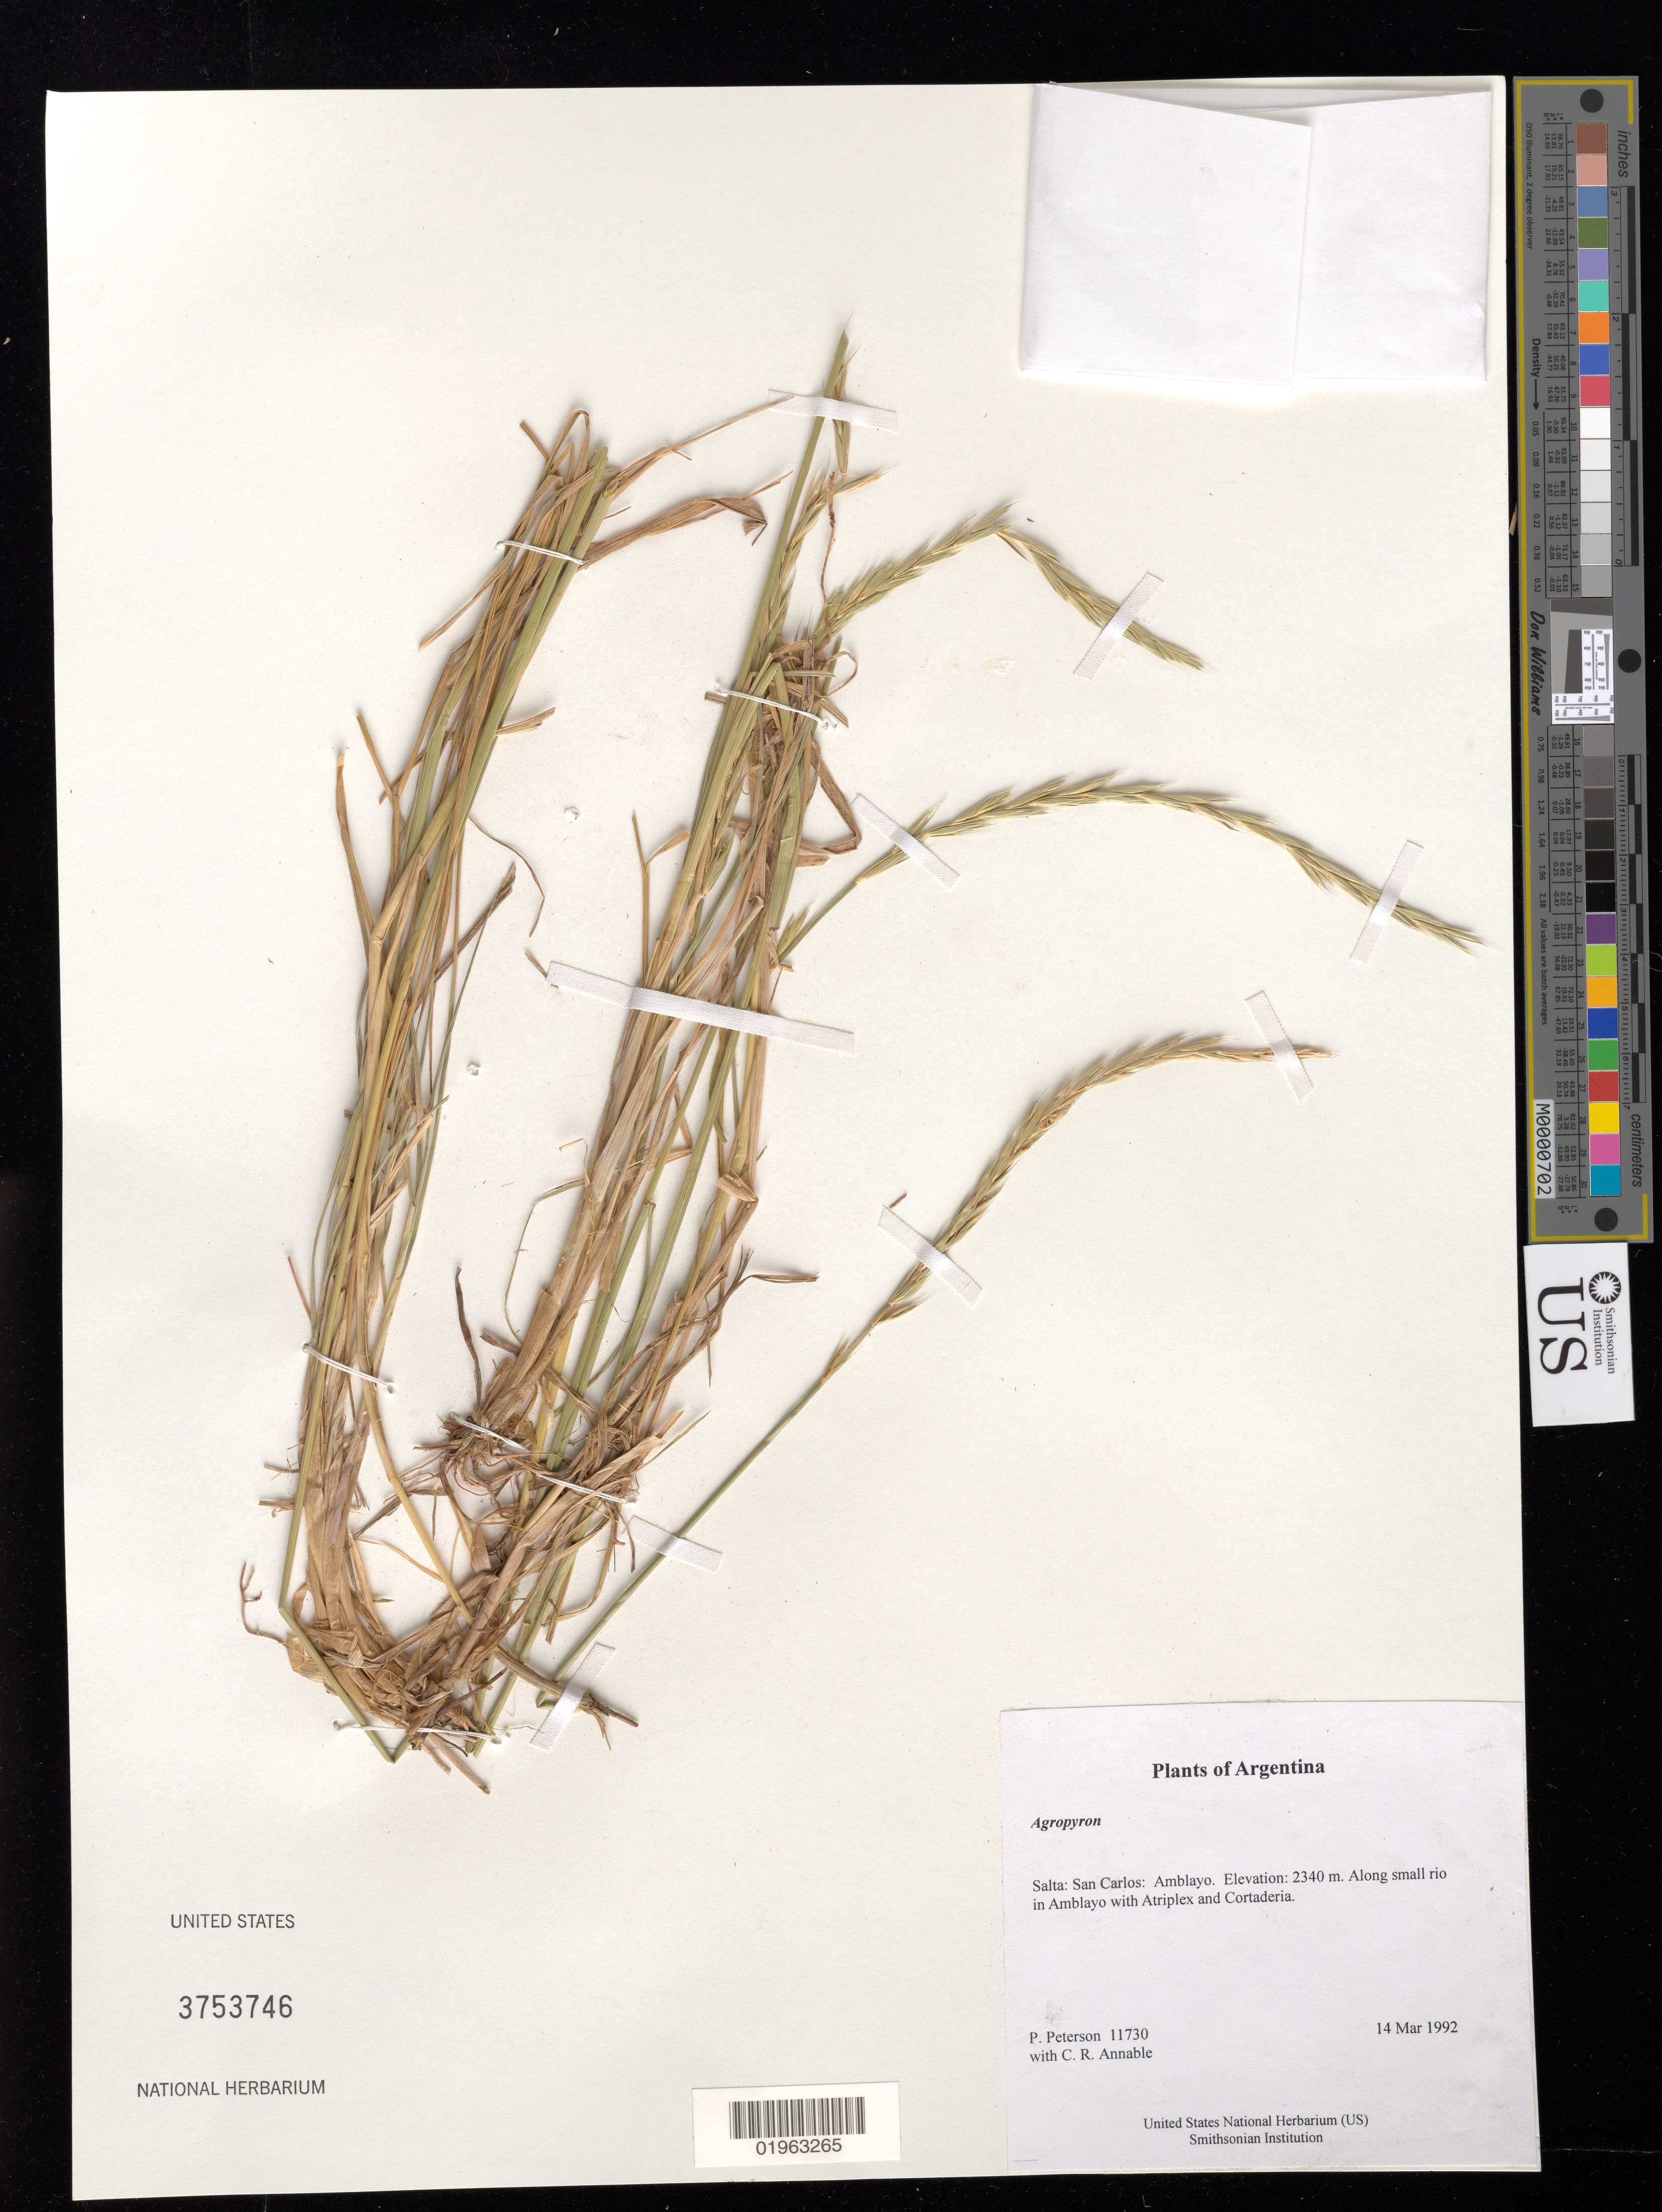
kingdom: Plantae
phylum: Tracheophyta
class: Liliopsida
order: Poales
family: Poaceae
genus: Agropyron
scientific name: Agropyron sp.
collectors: P. M. Peterson & C. R. Annable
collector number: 11730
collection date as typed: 14 Mar 1992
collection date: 1992-03-14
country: Argentina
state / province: Salta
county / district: San Carlos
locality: Amblayo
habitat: Along small rio in Amblayo with Atriplex and Cortaderia.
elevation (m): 2340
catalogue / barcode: US 3753746